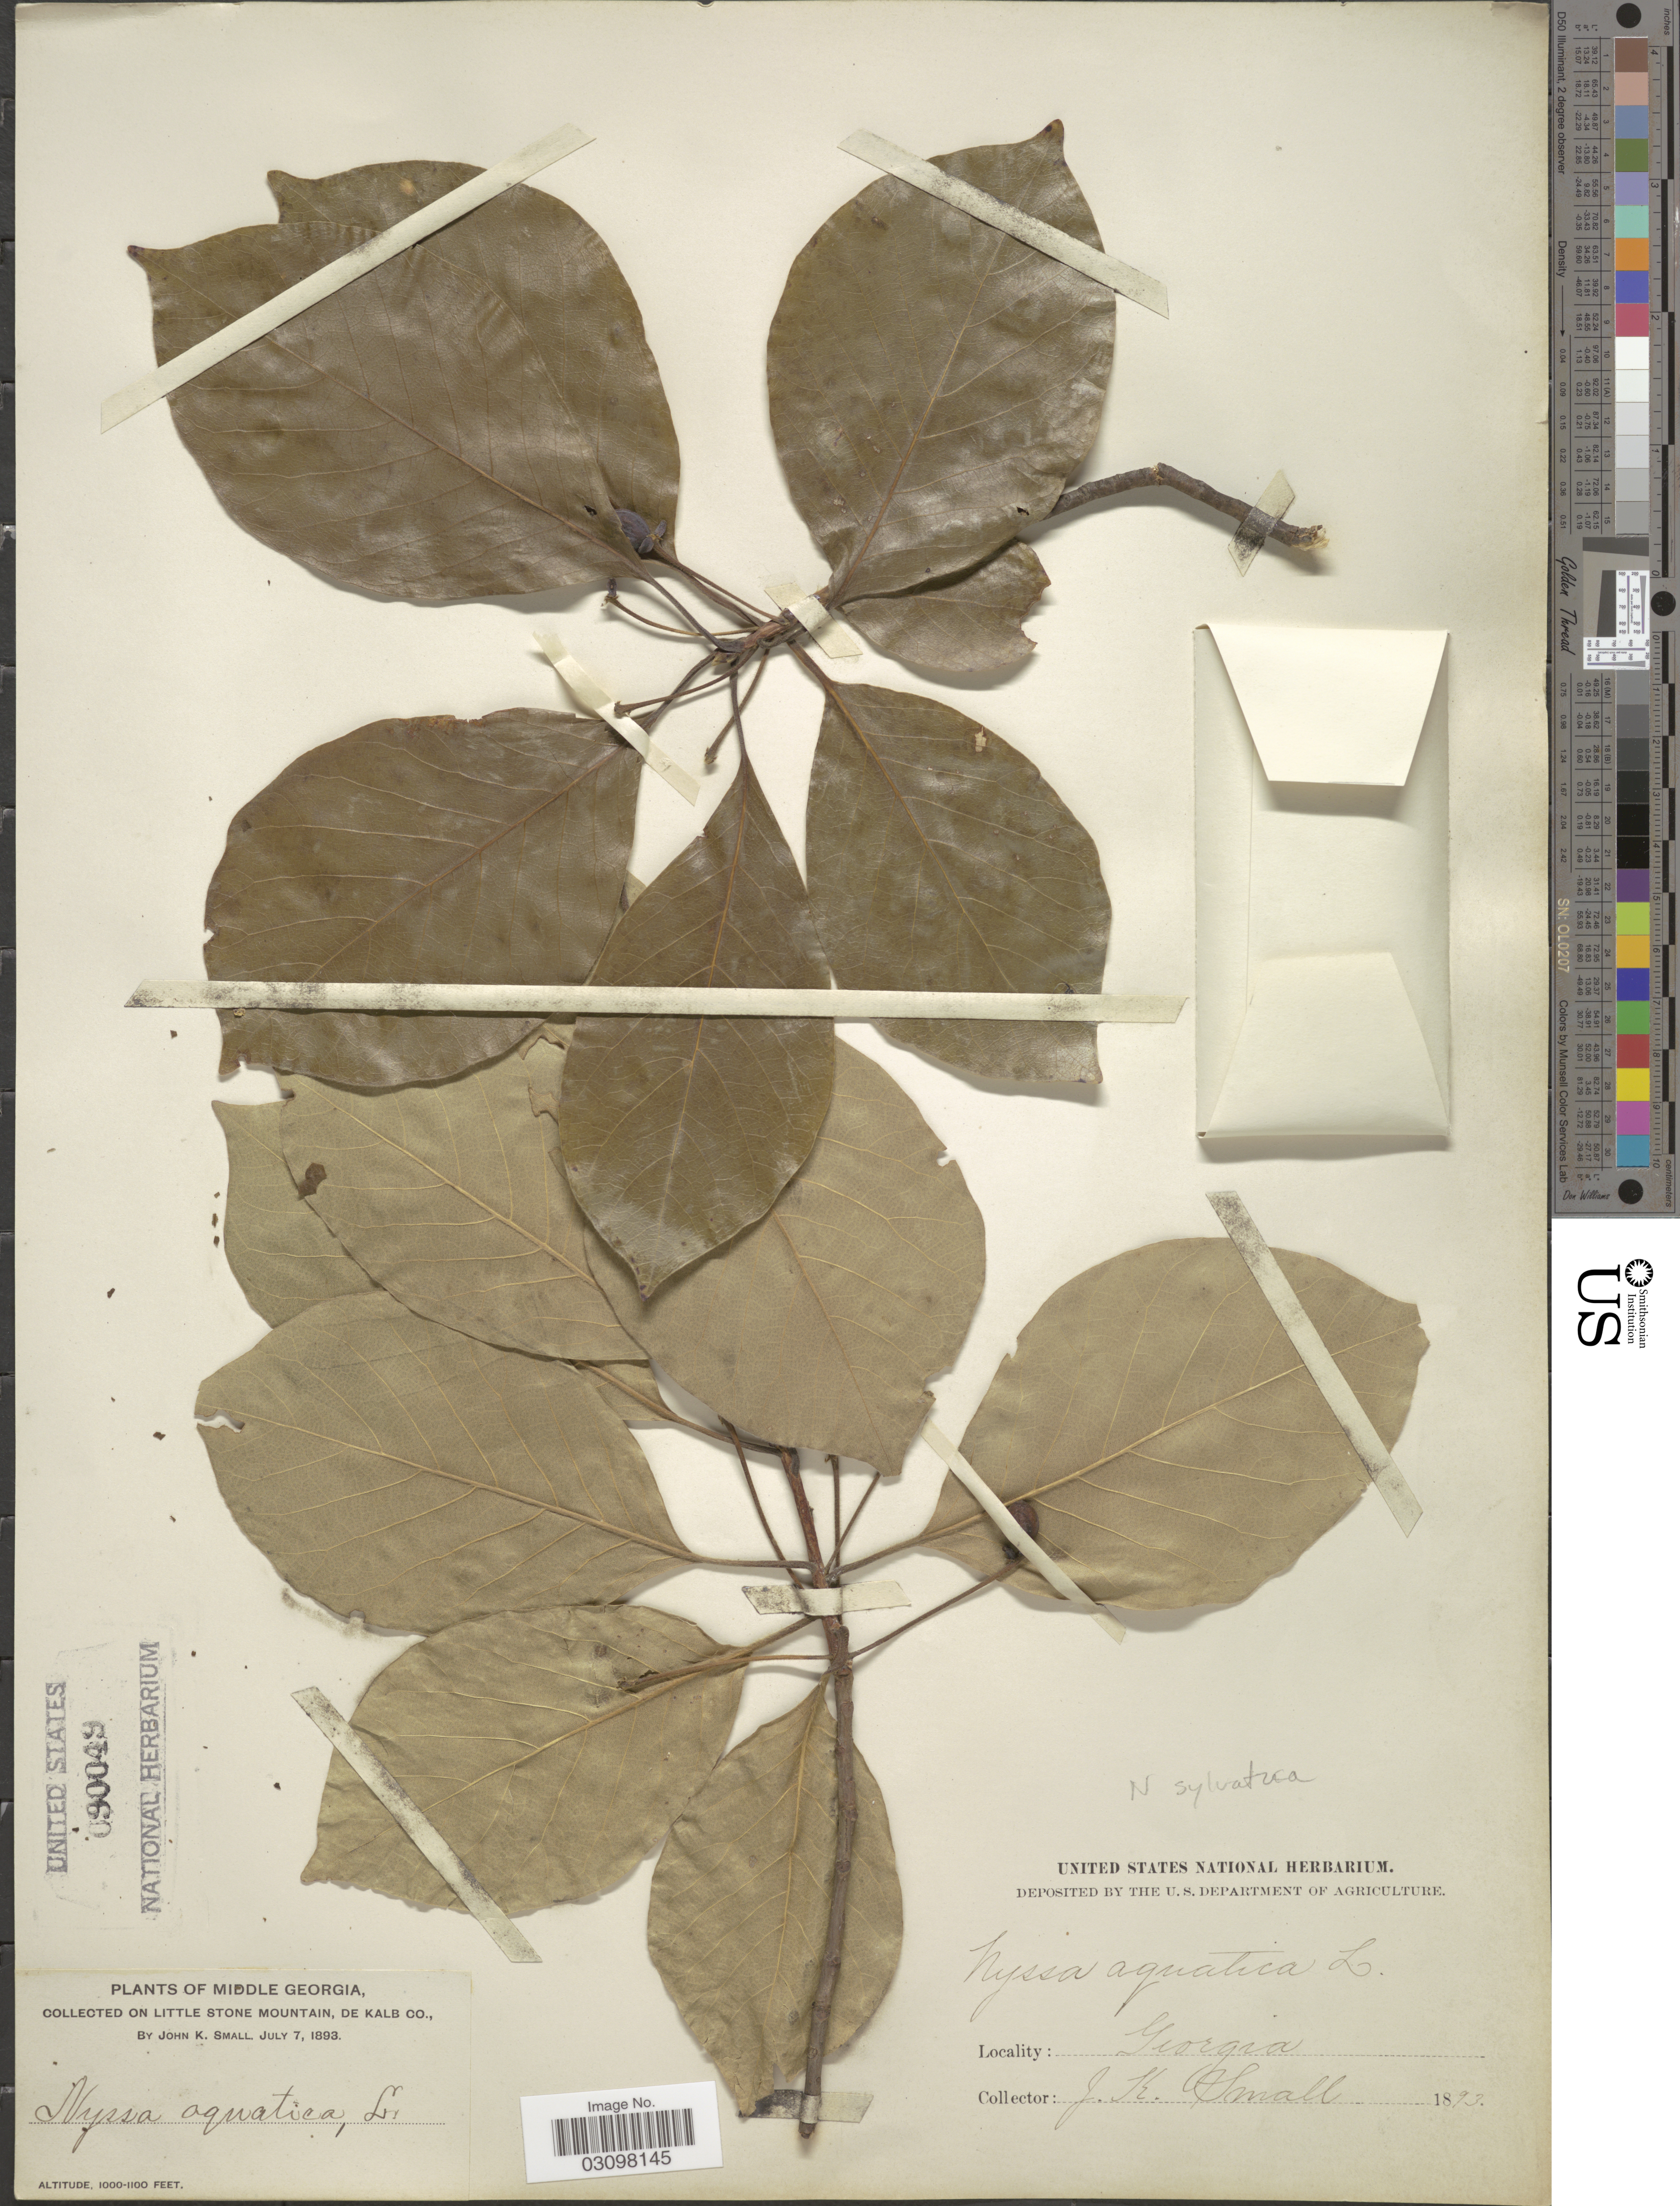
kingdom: Plantae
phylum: Tracheophyta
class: Magnoliopsida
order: Cornales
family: Nyssaceae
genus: Nyssa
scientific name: Nyssa sylvatica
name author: Marshall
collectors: J. K. Small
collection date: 1893-07-07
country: United States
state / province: Georgia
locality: Middle Georgia. On Little Stone Mountain, De Kalb Co.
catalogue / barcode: US 90049